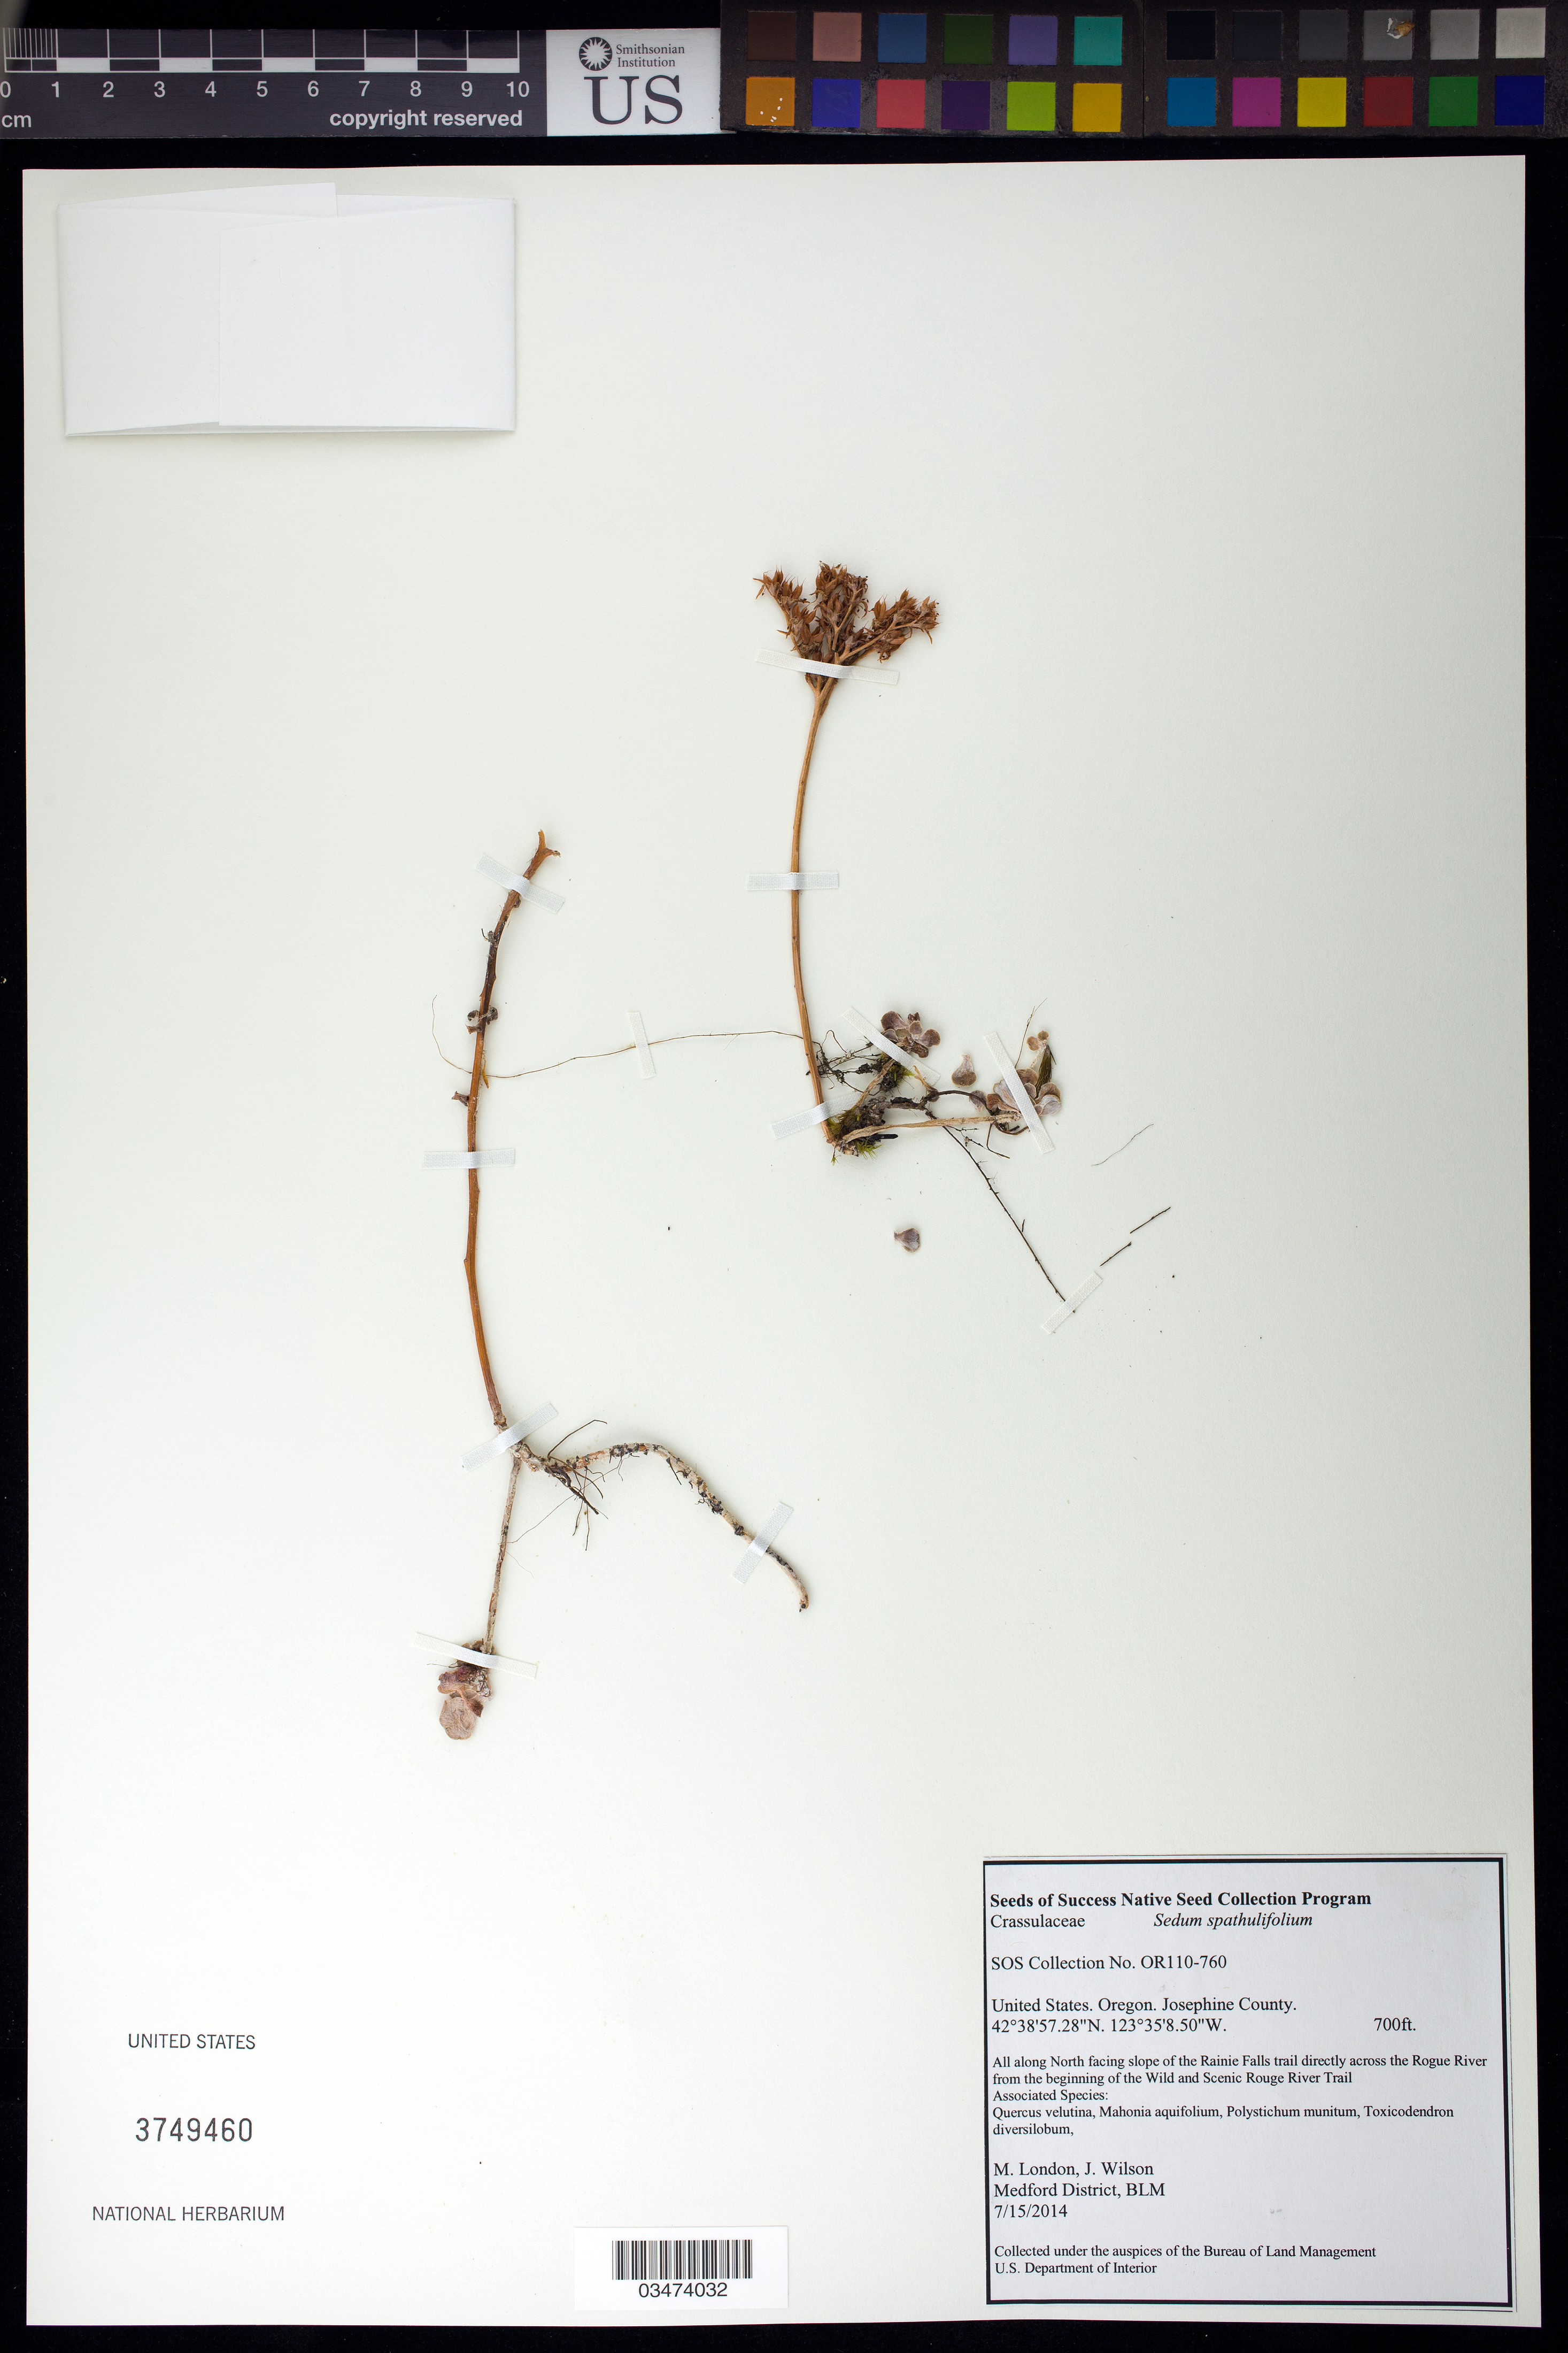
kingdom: Plantae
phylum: Tracheophyta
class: Magnoliopsida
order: Saxifragales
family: Crassulaceae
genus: Sedum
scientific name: Sedum spathulifolium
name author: Hook.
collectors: M. London & J. Wilson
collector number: OR110-760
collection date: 2014-07-15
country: United States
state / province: Oregon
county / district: Josephine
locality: Along N facing slope of the Rainie Falls trail across the Rogue River from the beginning of the Wild and Scenic Rouge River Trail.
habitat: Associated species: Quercus veluntina, Mahonia aquifolium, Polystichum munitum, Toxicodendron diversilobum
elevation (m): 213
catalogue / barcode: US 3749460